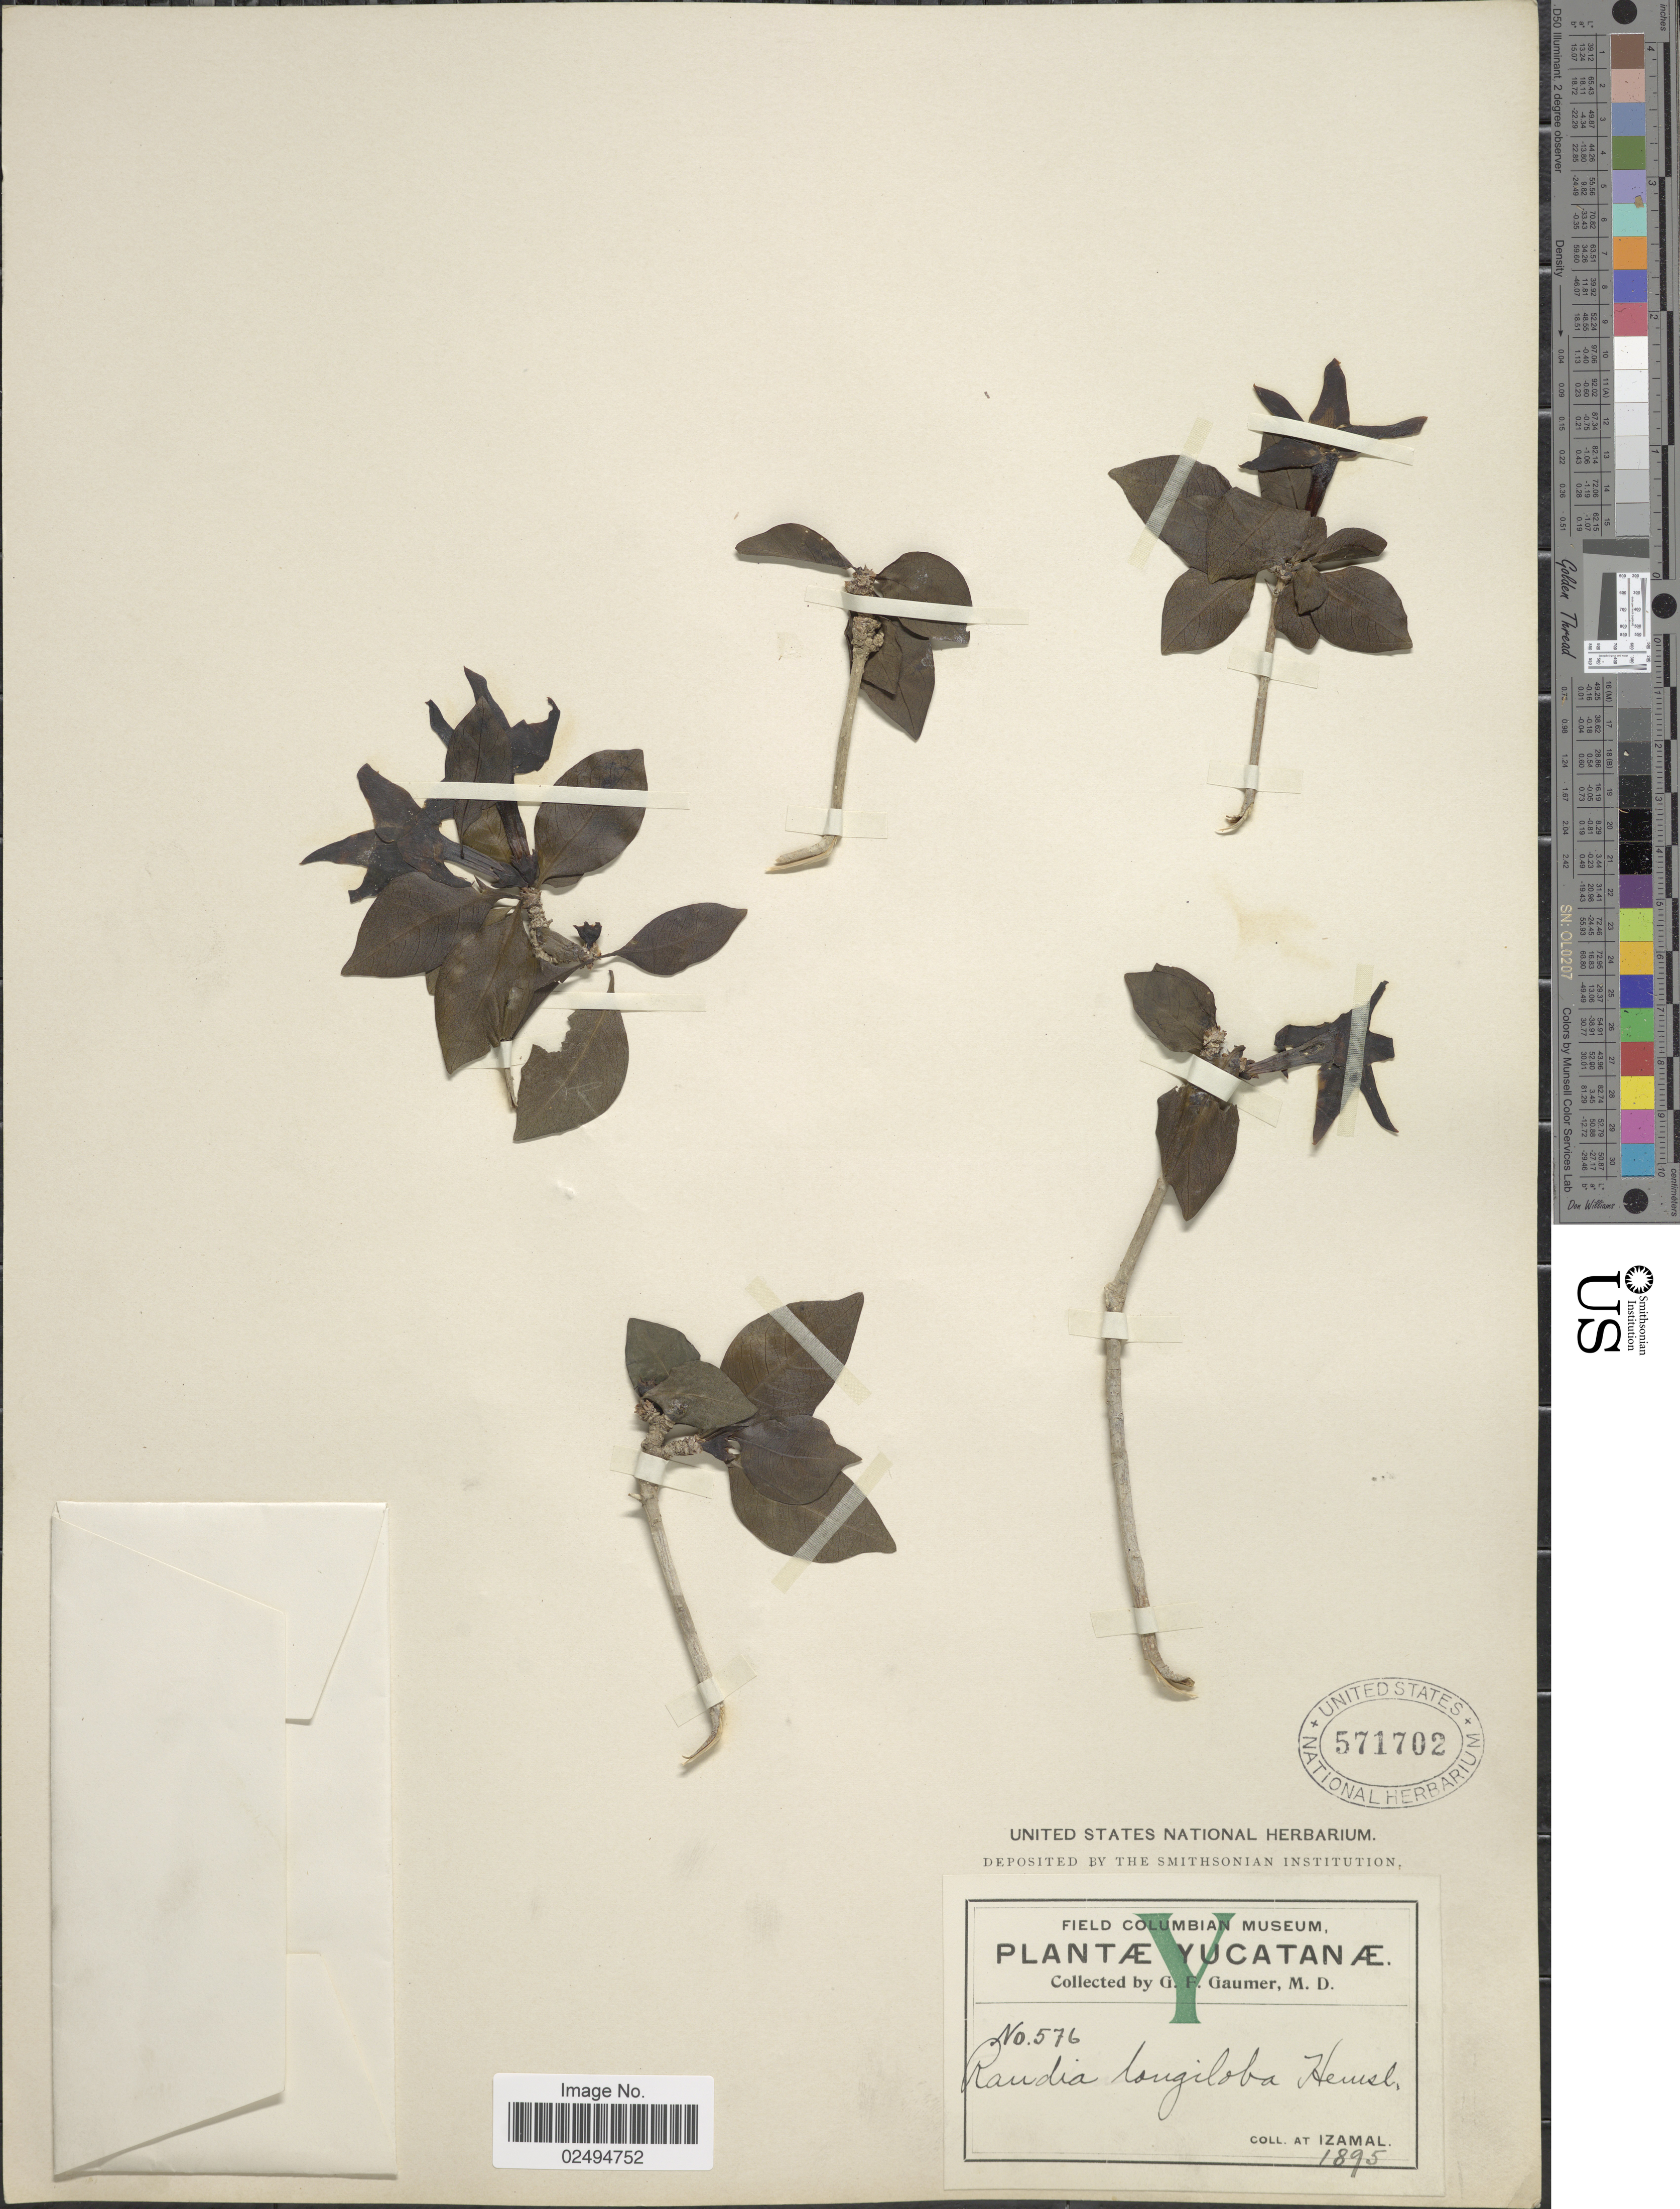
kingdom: Plantae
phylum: Tracheophyta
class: Magnoliopsida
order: Gentianales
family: Rubiaceae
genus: Randia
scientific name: Randia longiloba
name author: Hemsl.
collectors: G. F. Gaumer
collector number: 576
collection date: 1895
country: Mexico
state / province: Yucatán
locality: Izamal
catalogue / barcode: US 571702